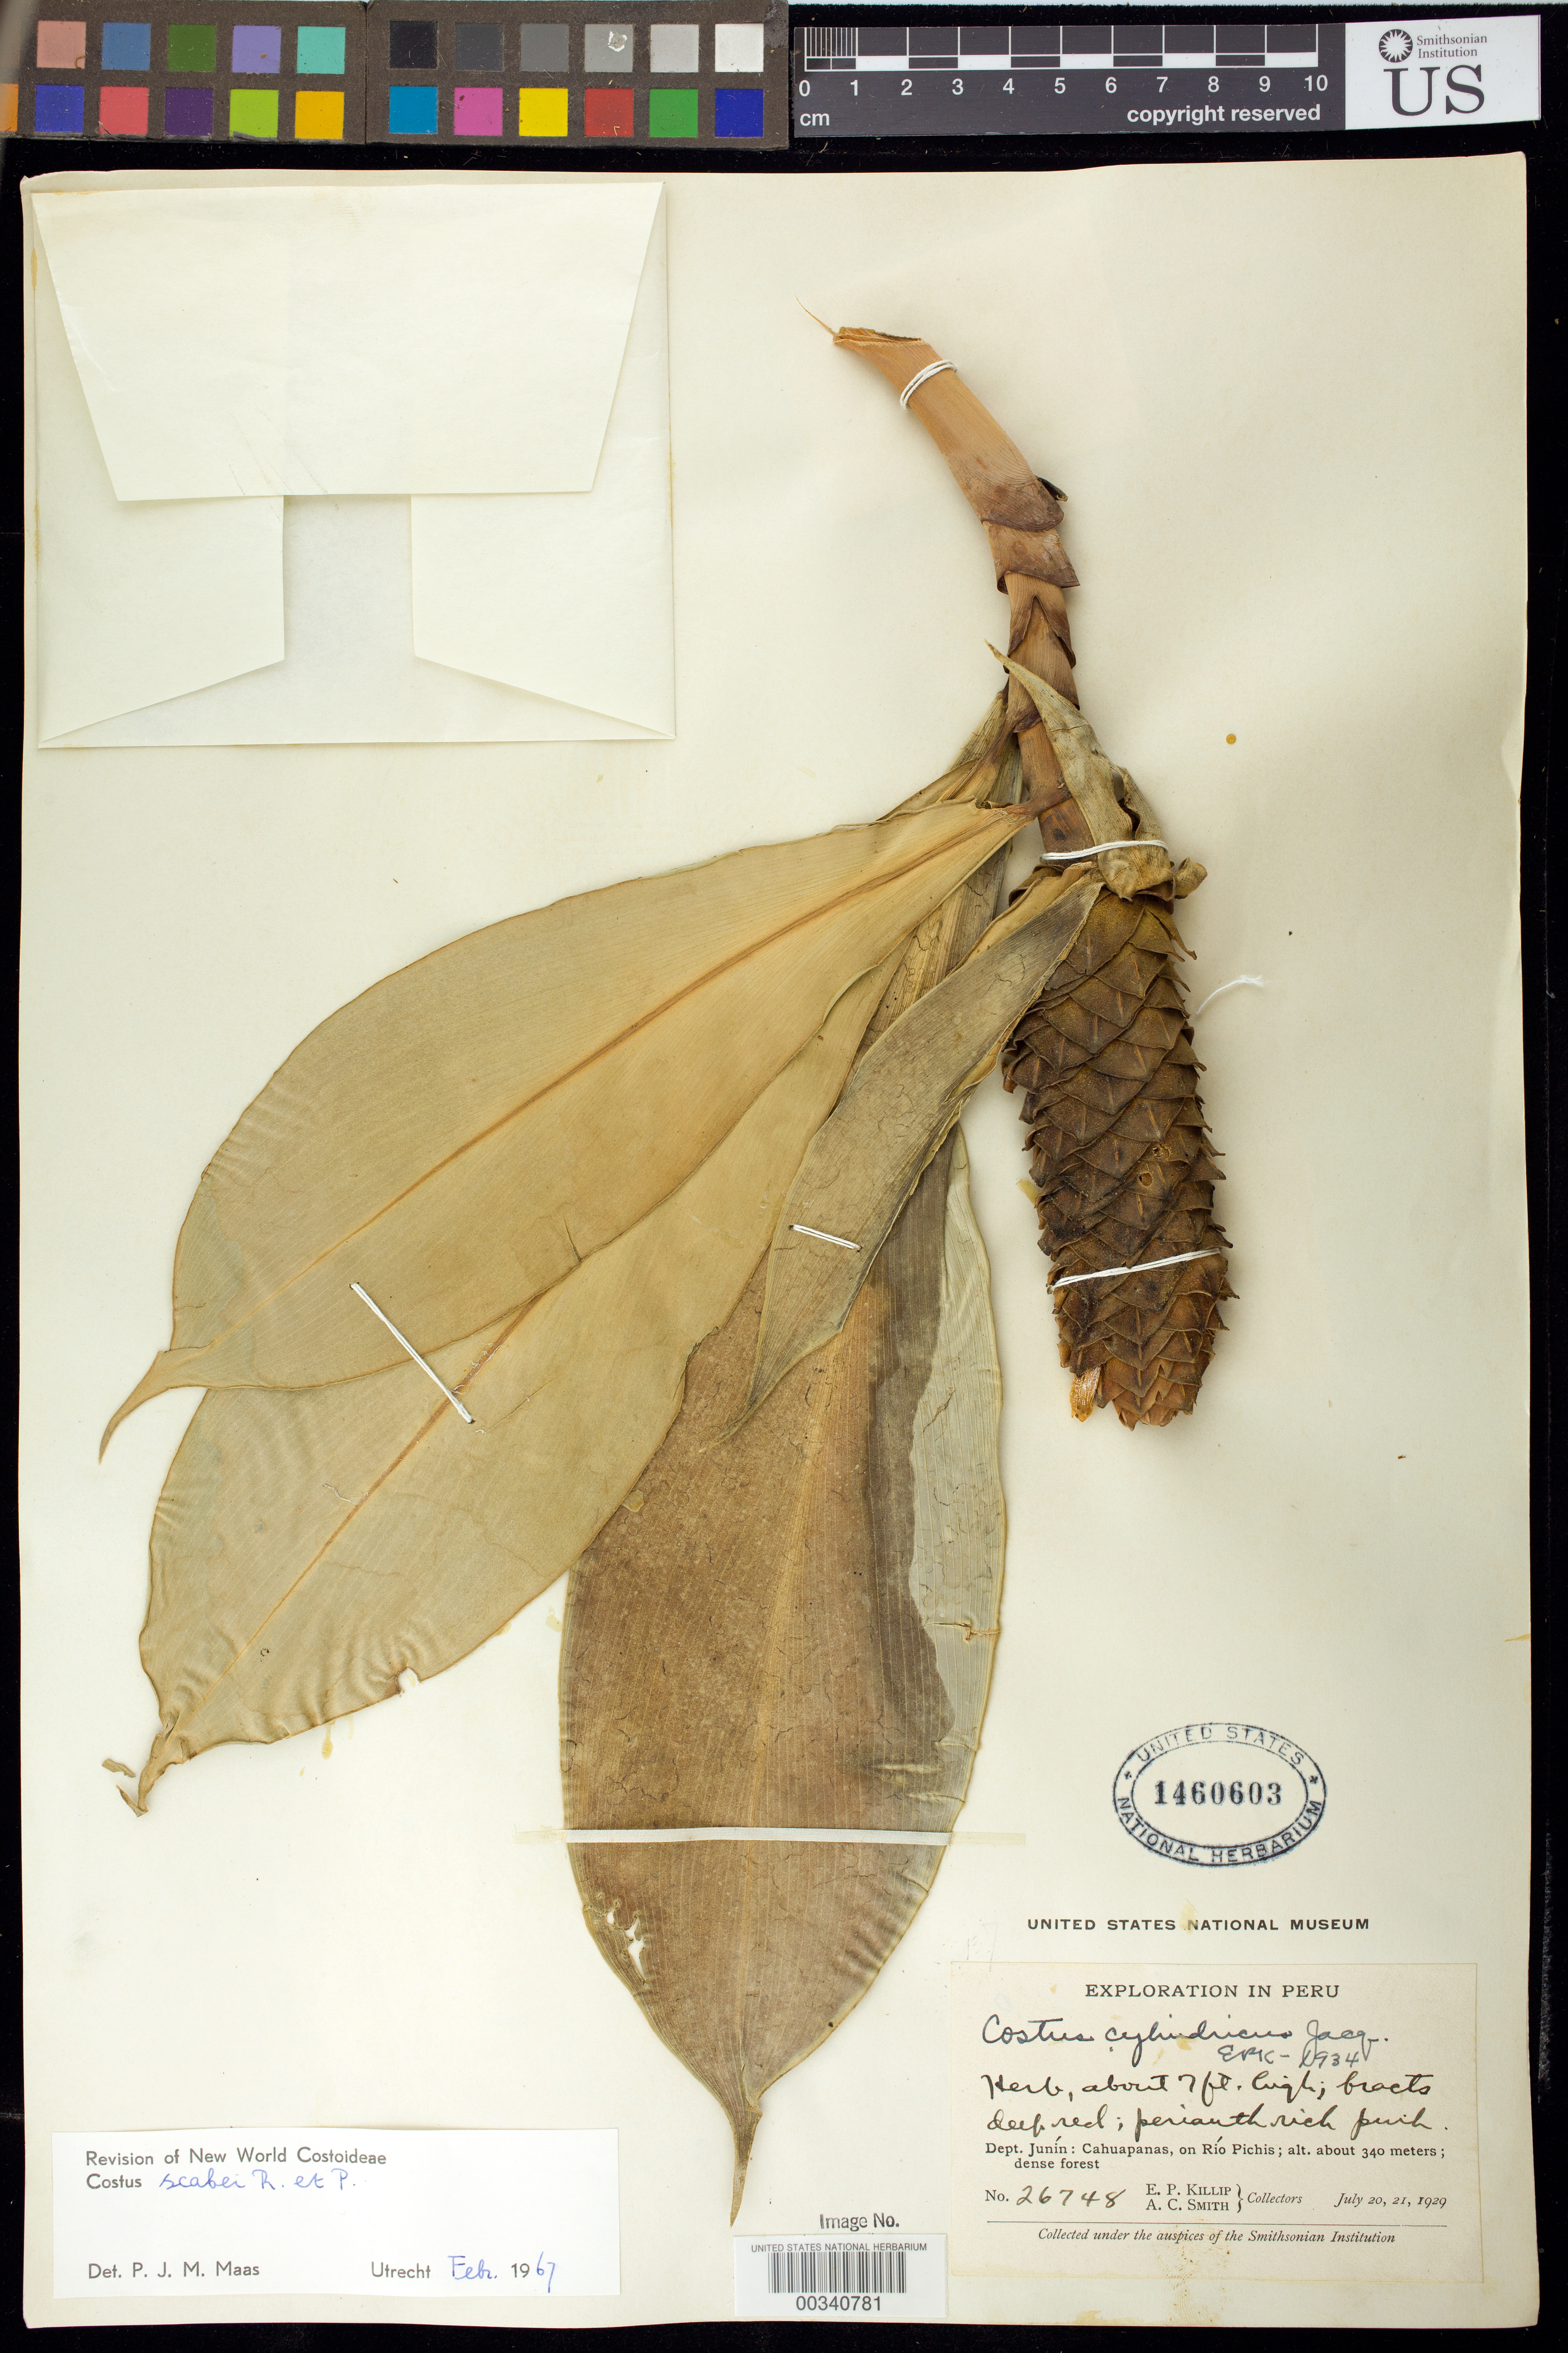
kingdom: Plantae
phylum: Tracheophyta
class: Liliopsida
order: Zingiberales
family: Costaceae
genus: Costus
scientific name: Costus scaber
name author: Ruiz & Pav.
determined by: Maas, Paul J. M.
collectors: E. P. Killip & A. C. Smith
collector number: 26748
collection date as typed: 20 Jul 1929 and 21 Jul 1929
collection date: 1929-07-20,1929-07-21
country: Peru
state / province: Junín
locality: Cahuapanas, on rio pichis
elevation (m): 340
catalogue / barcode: US 1460603